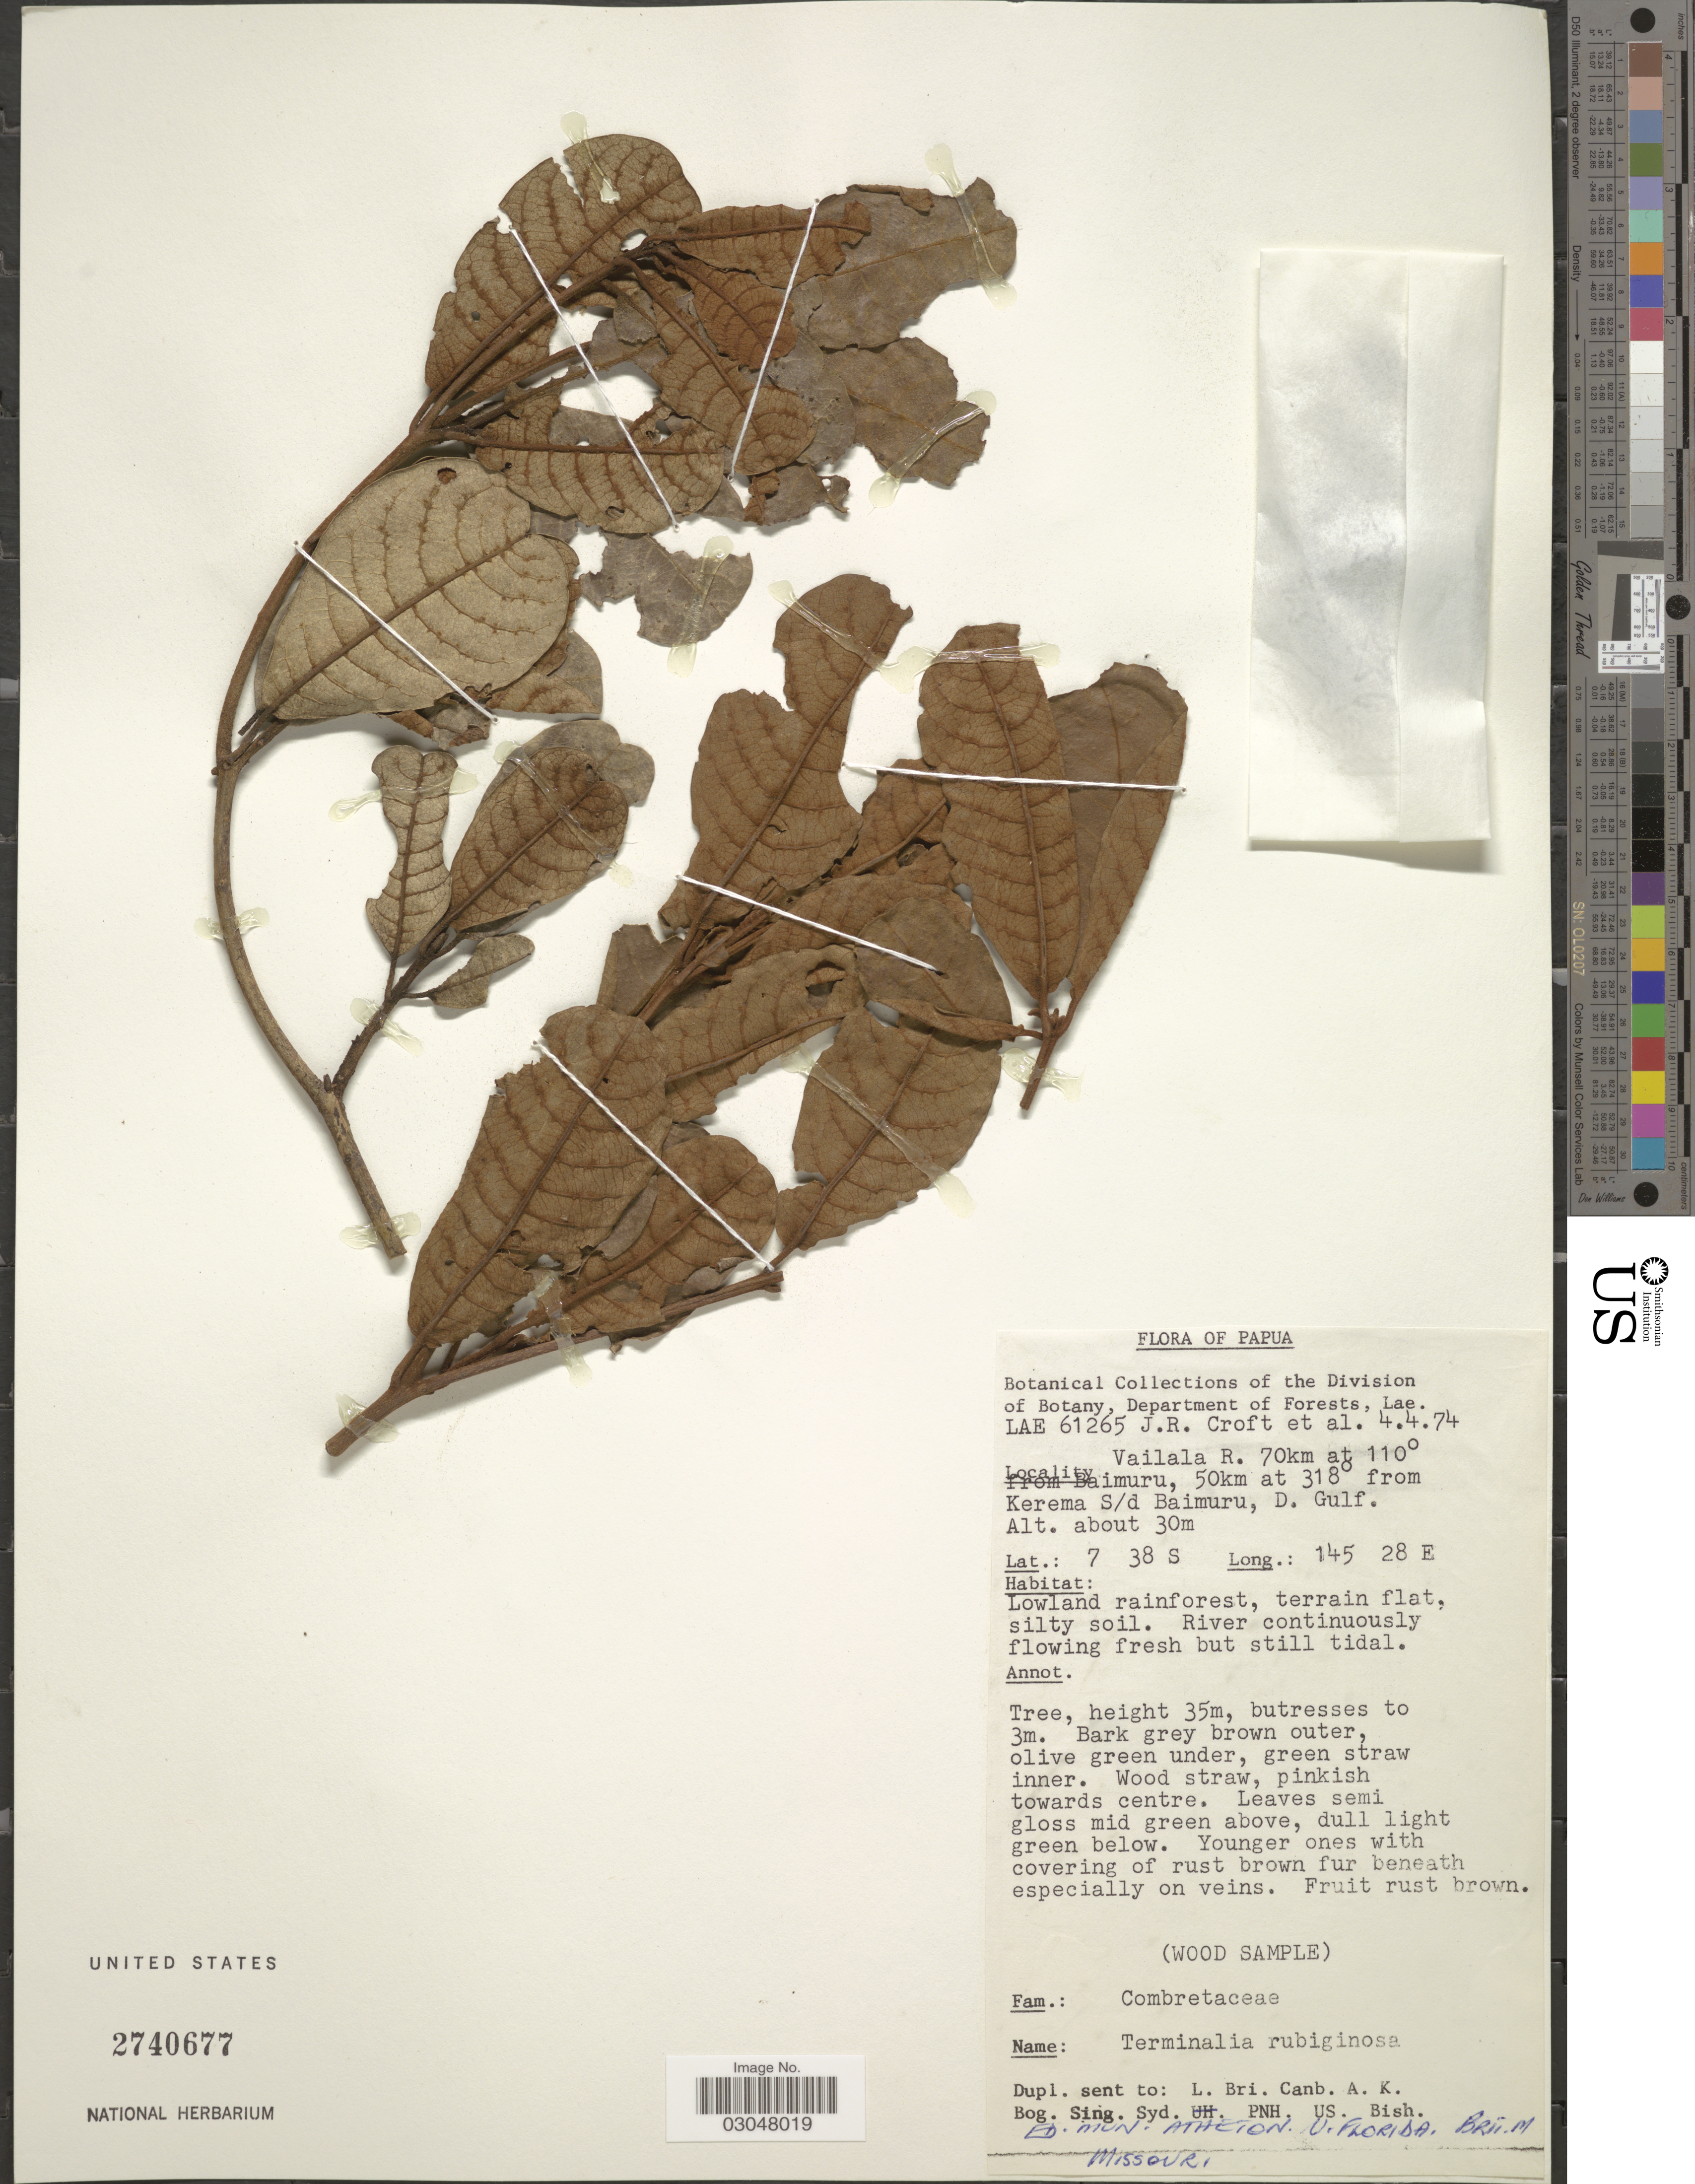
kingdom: Plantae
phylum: Tracheophyta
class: Magnoliopsida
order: Myrtales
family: Combretaceae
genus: Terminalia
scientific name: Terminalia rubiginosa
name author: K. Schum.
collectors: J. R. Croft & et al.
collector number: LAE 61265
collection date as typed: Transcribed d/m/y: 4/4/74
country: Papua New Guinea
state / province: Gulf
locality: Vailala R. 70km at 110° imuru, 50km at 318º from Kerema S/d Baimuru, D. Gulf.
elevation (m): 30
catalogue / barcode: US 2740677